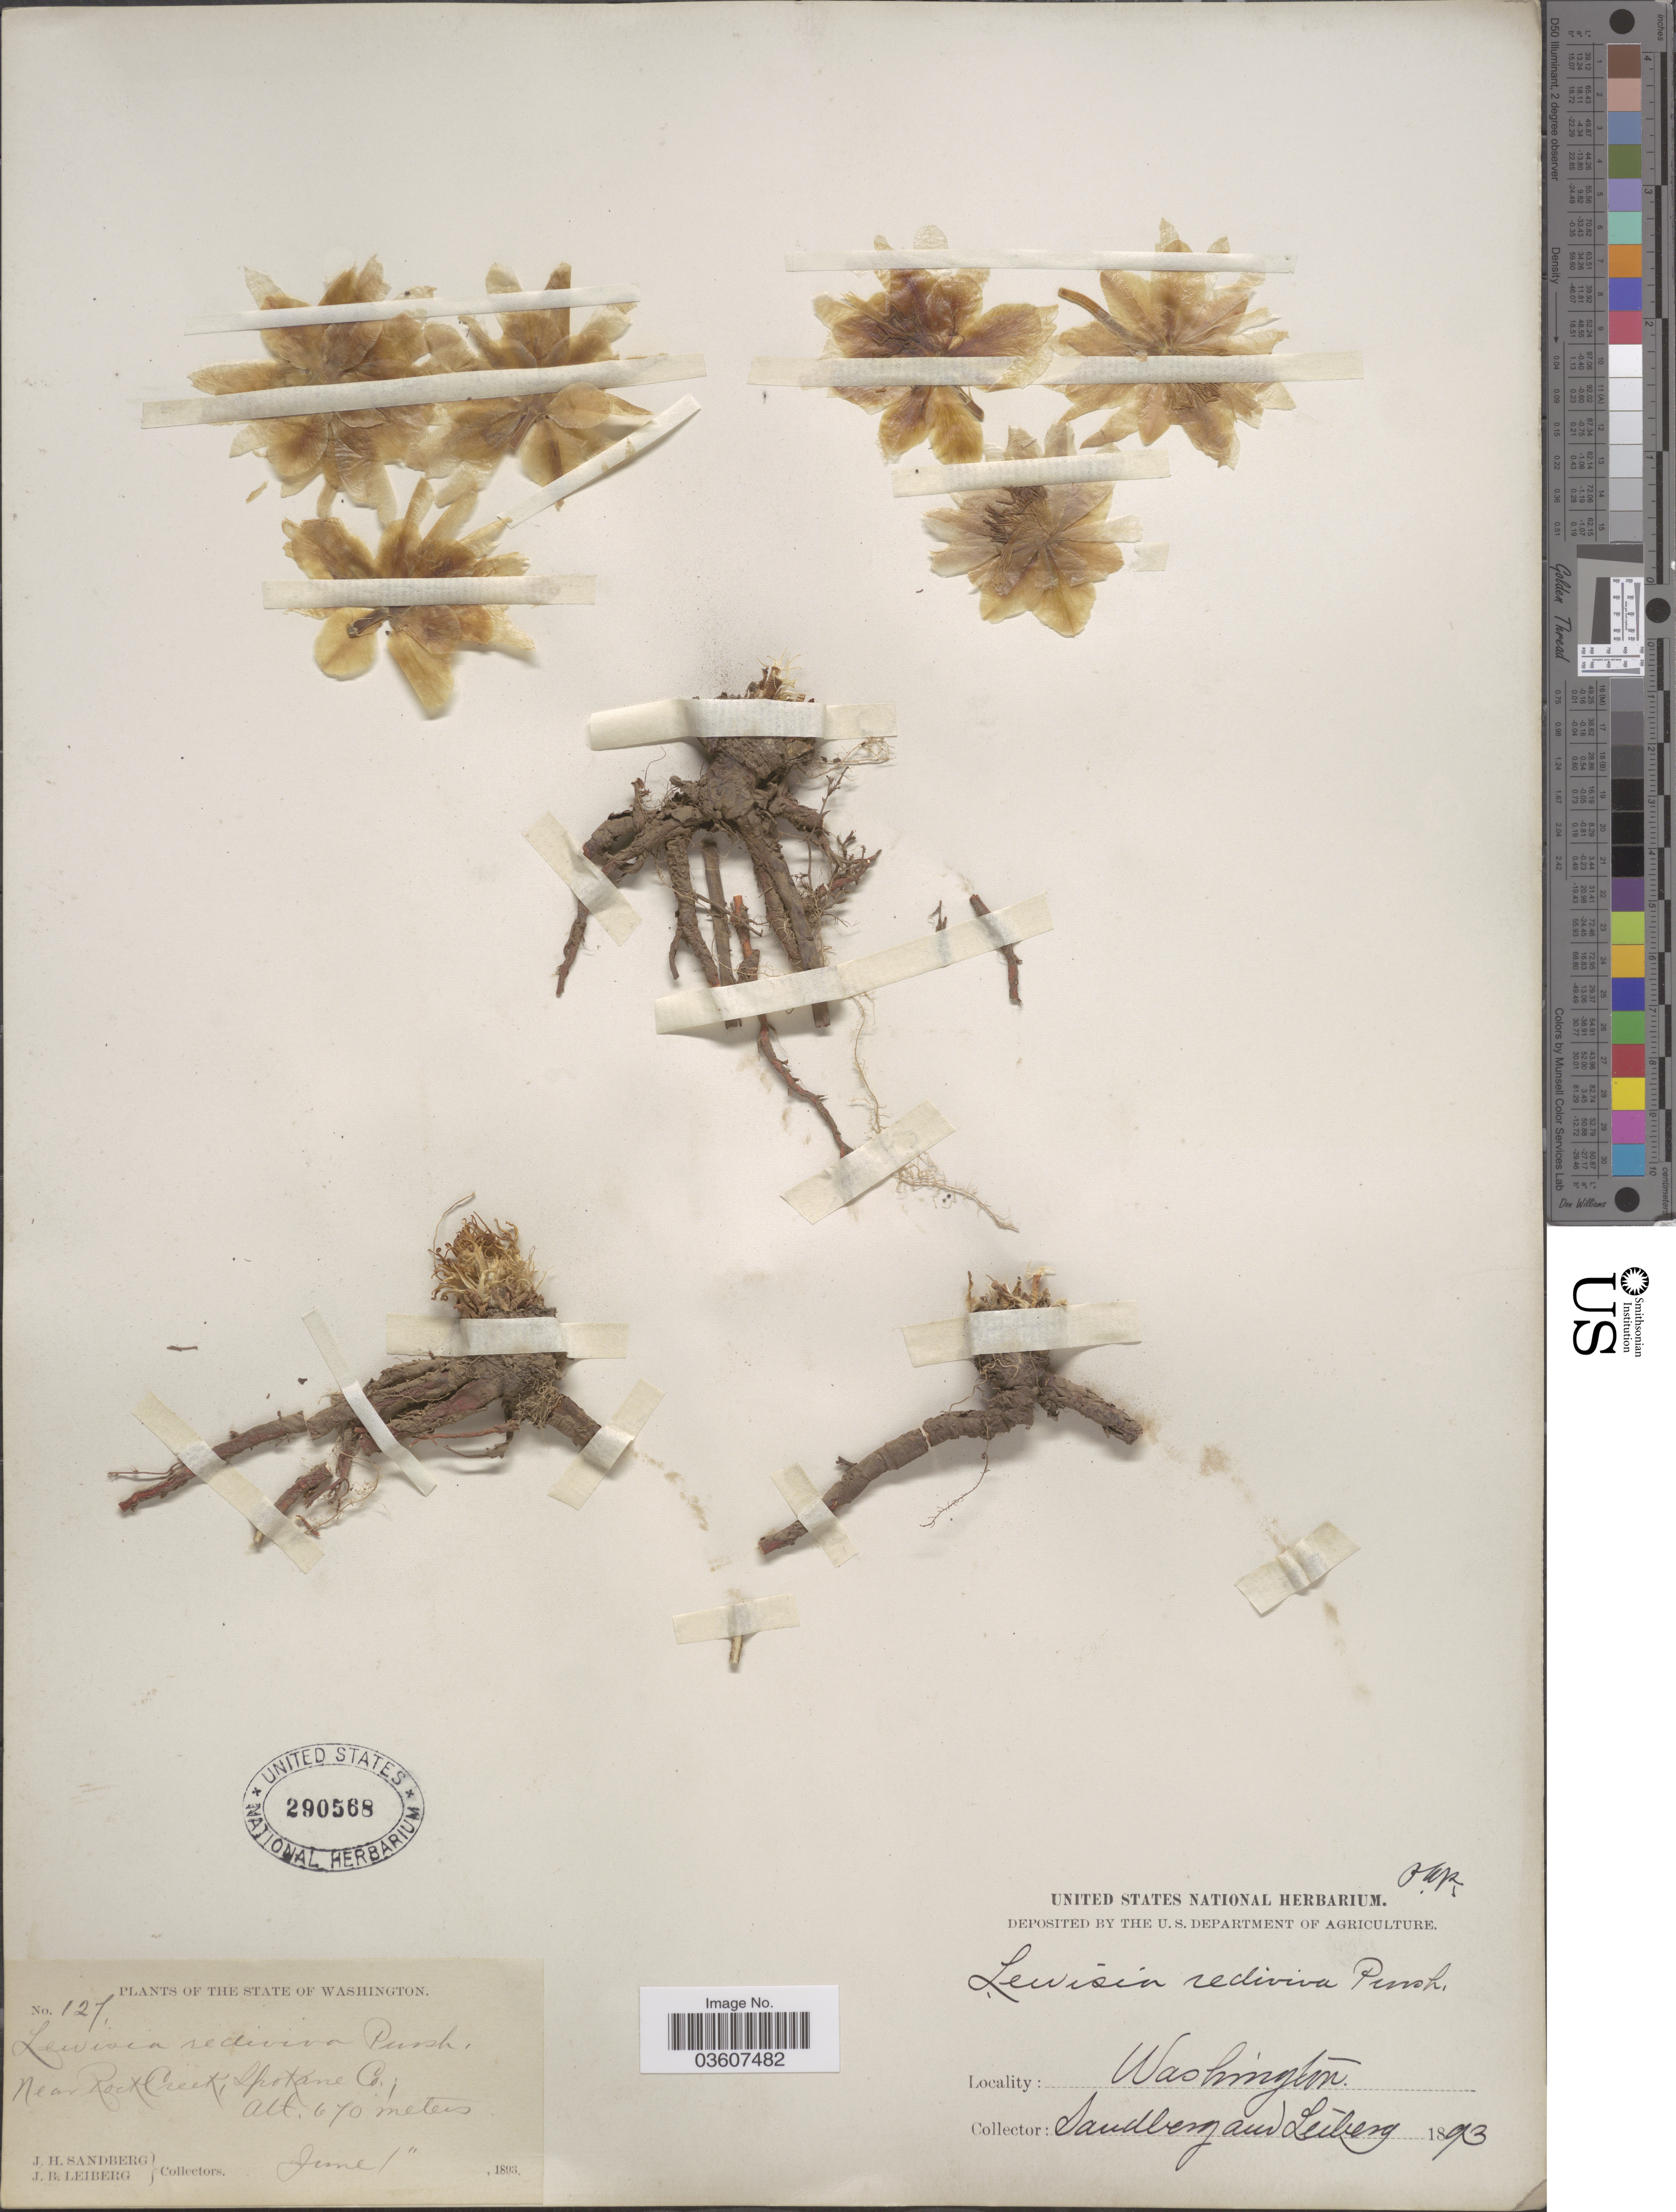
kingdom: Plantae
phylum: Tracheophyta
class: Magnoliopsida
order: Caryophyllales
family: Montiaceae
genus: Lewisia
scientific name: Lewisia rediviva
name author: Pursh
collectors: J. H. Sandberg & J. B. Leiberg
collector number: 127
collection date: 1893-06-01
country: United States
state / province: Washington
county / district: Spokane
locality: Near Rock Creek, Spokane Co.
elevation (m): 670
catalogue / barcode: US 290568